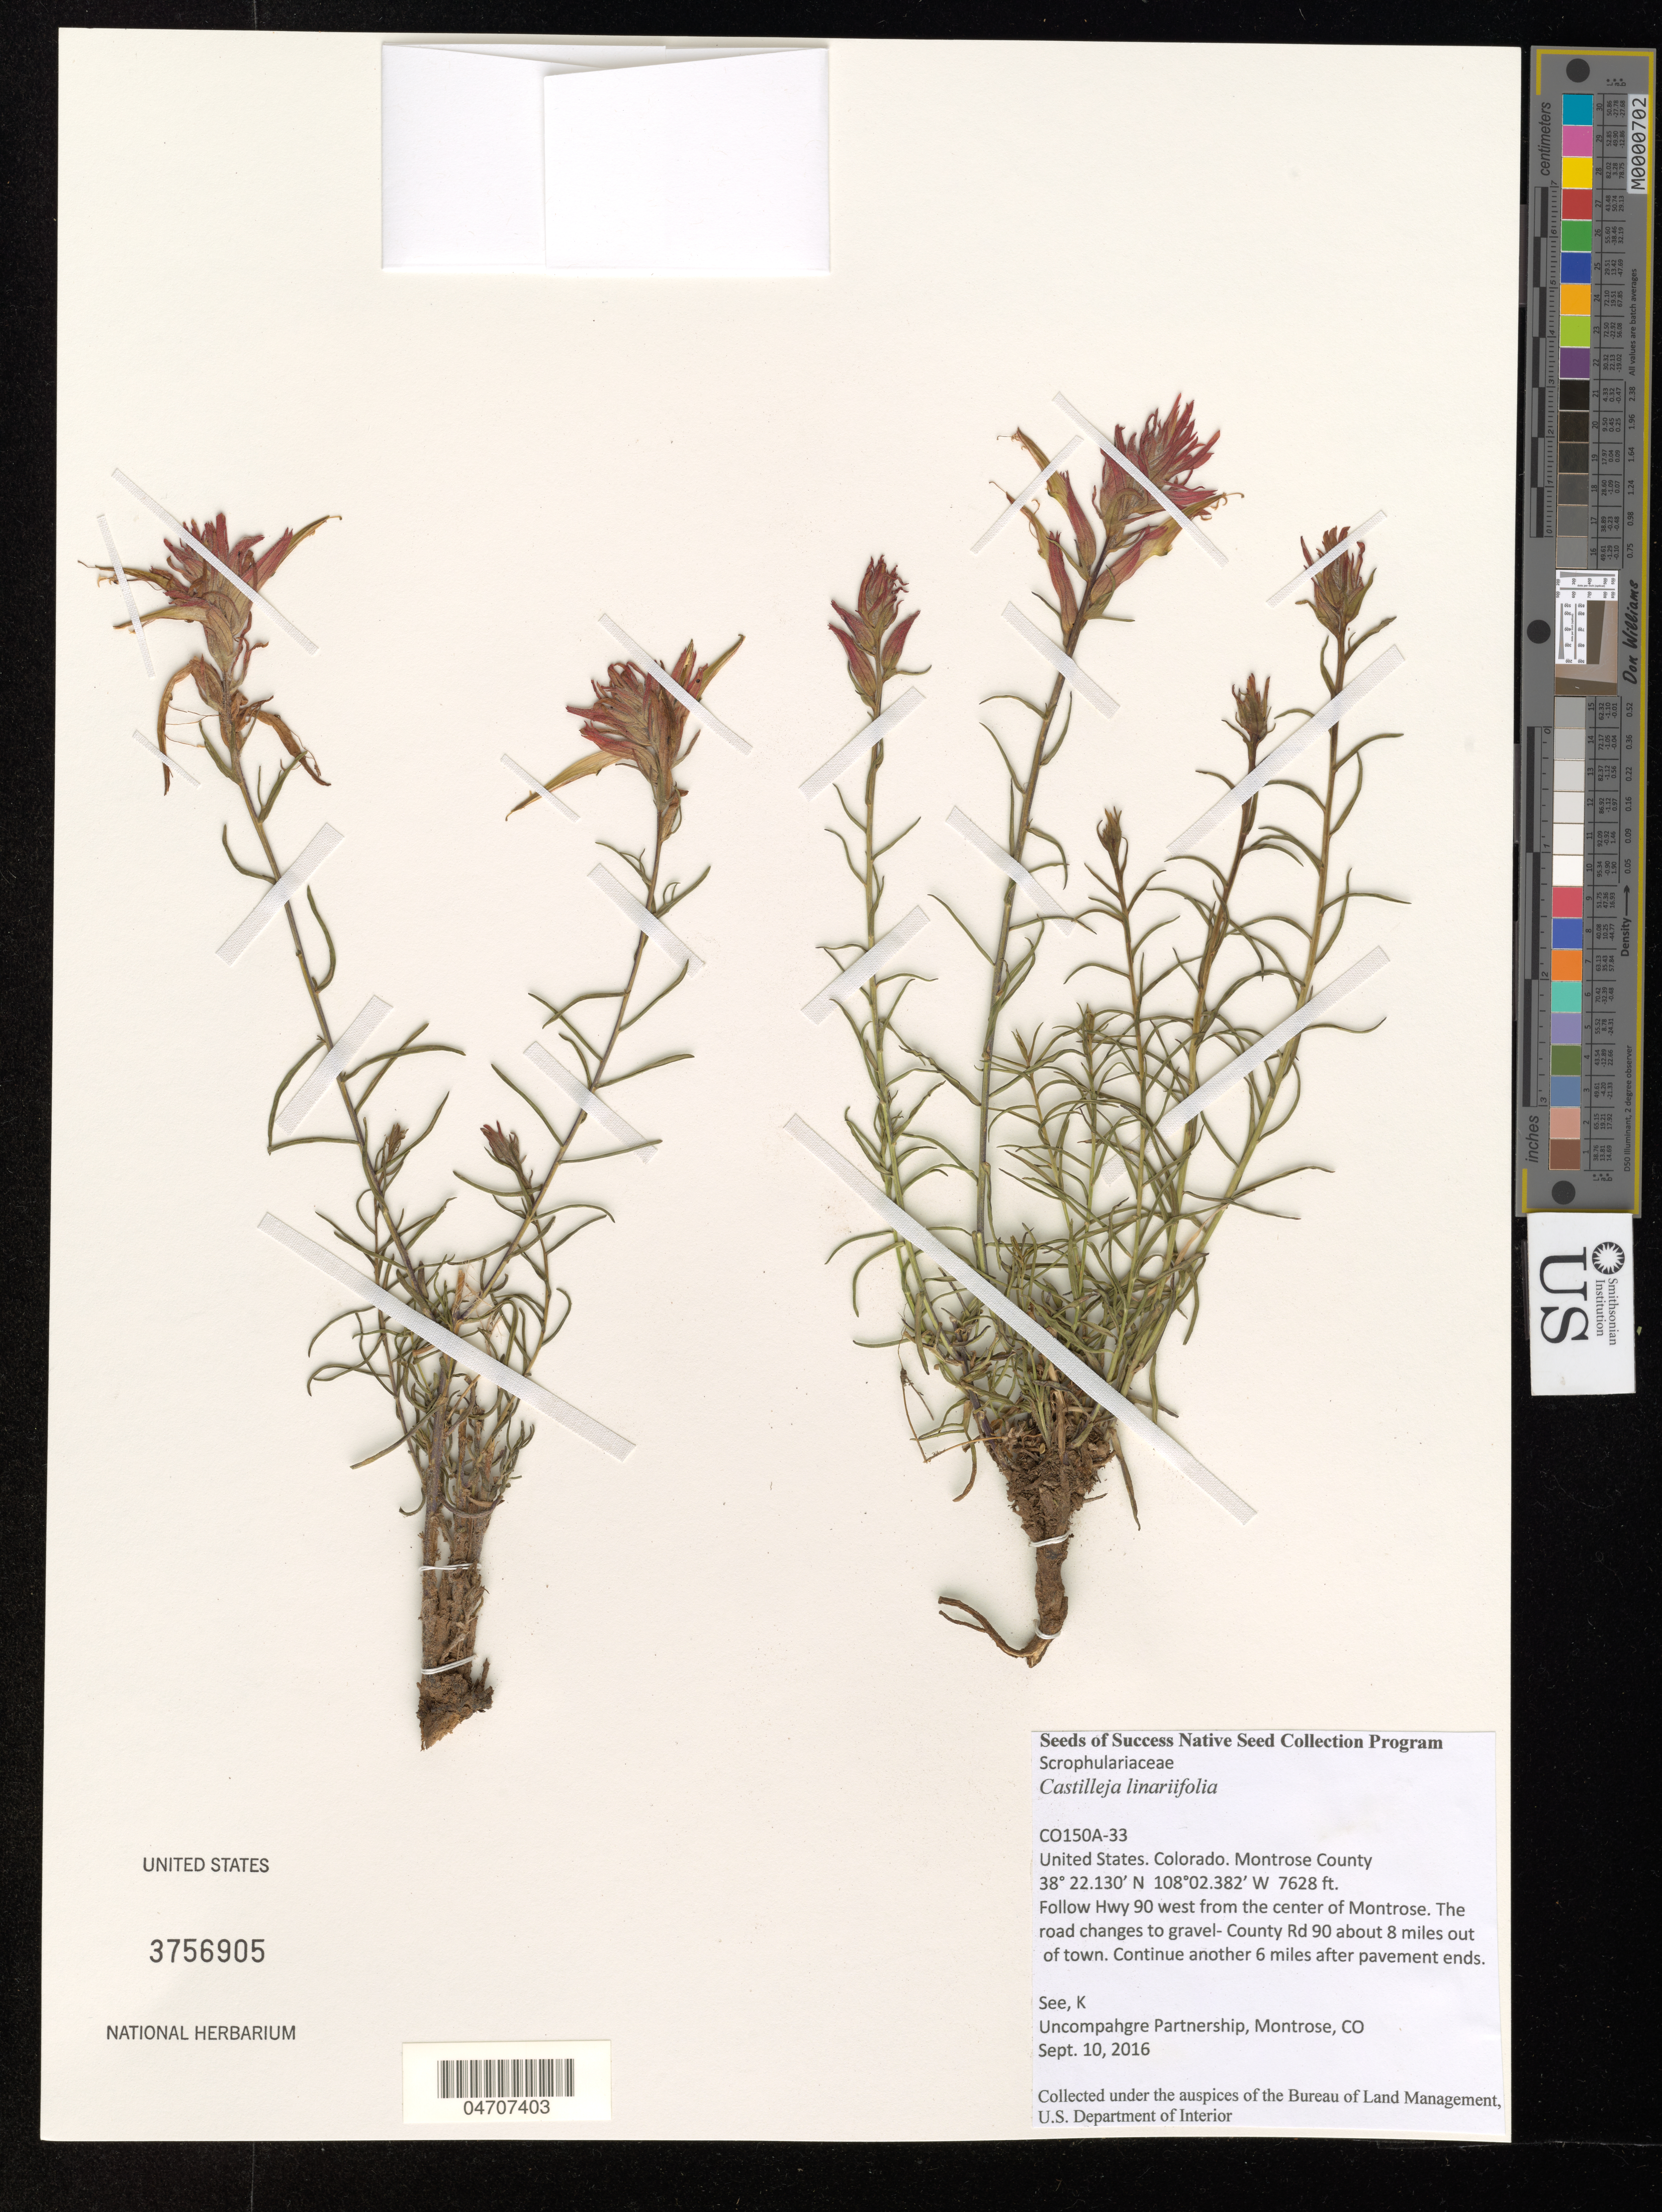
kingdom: Plantae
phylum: Tracheophyta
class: Magnoliopsida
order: Lamiales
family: Orobanchaceae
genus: Castilleja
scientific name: Castilleja linariifolia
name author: Benth.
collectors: K. See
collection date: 2016-09-10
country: United States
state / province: Colorado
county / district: Montrose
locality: Montrose County. Follow Hwy 90 west from the center of Montrose. The road changes to gravel- County Rd 90 about 8 miles out of town. Continue another 6 miles after pavement ends.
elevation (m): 2325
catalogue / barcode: US 3756905